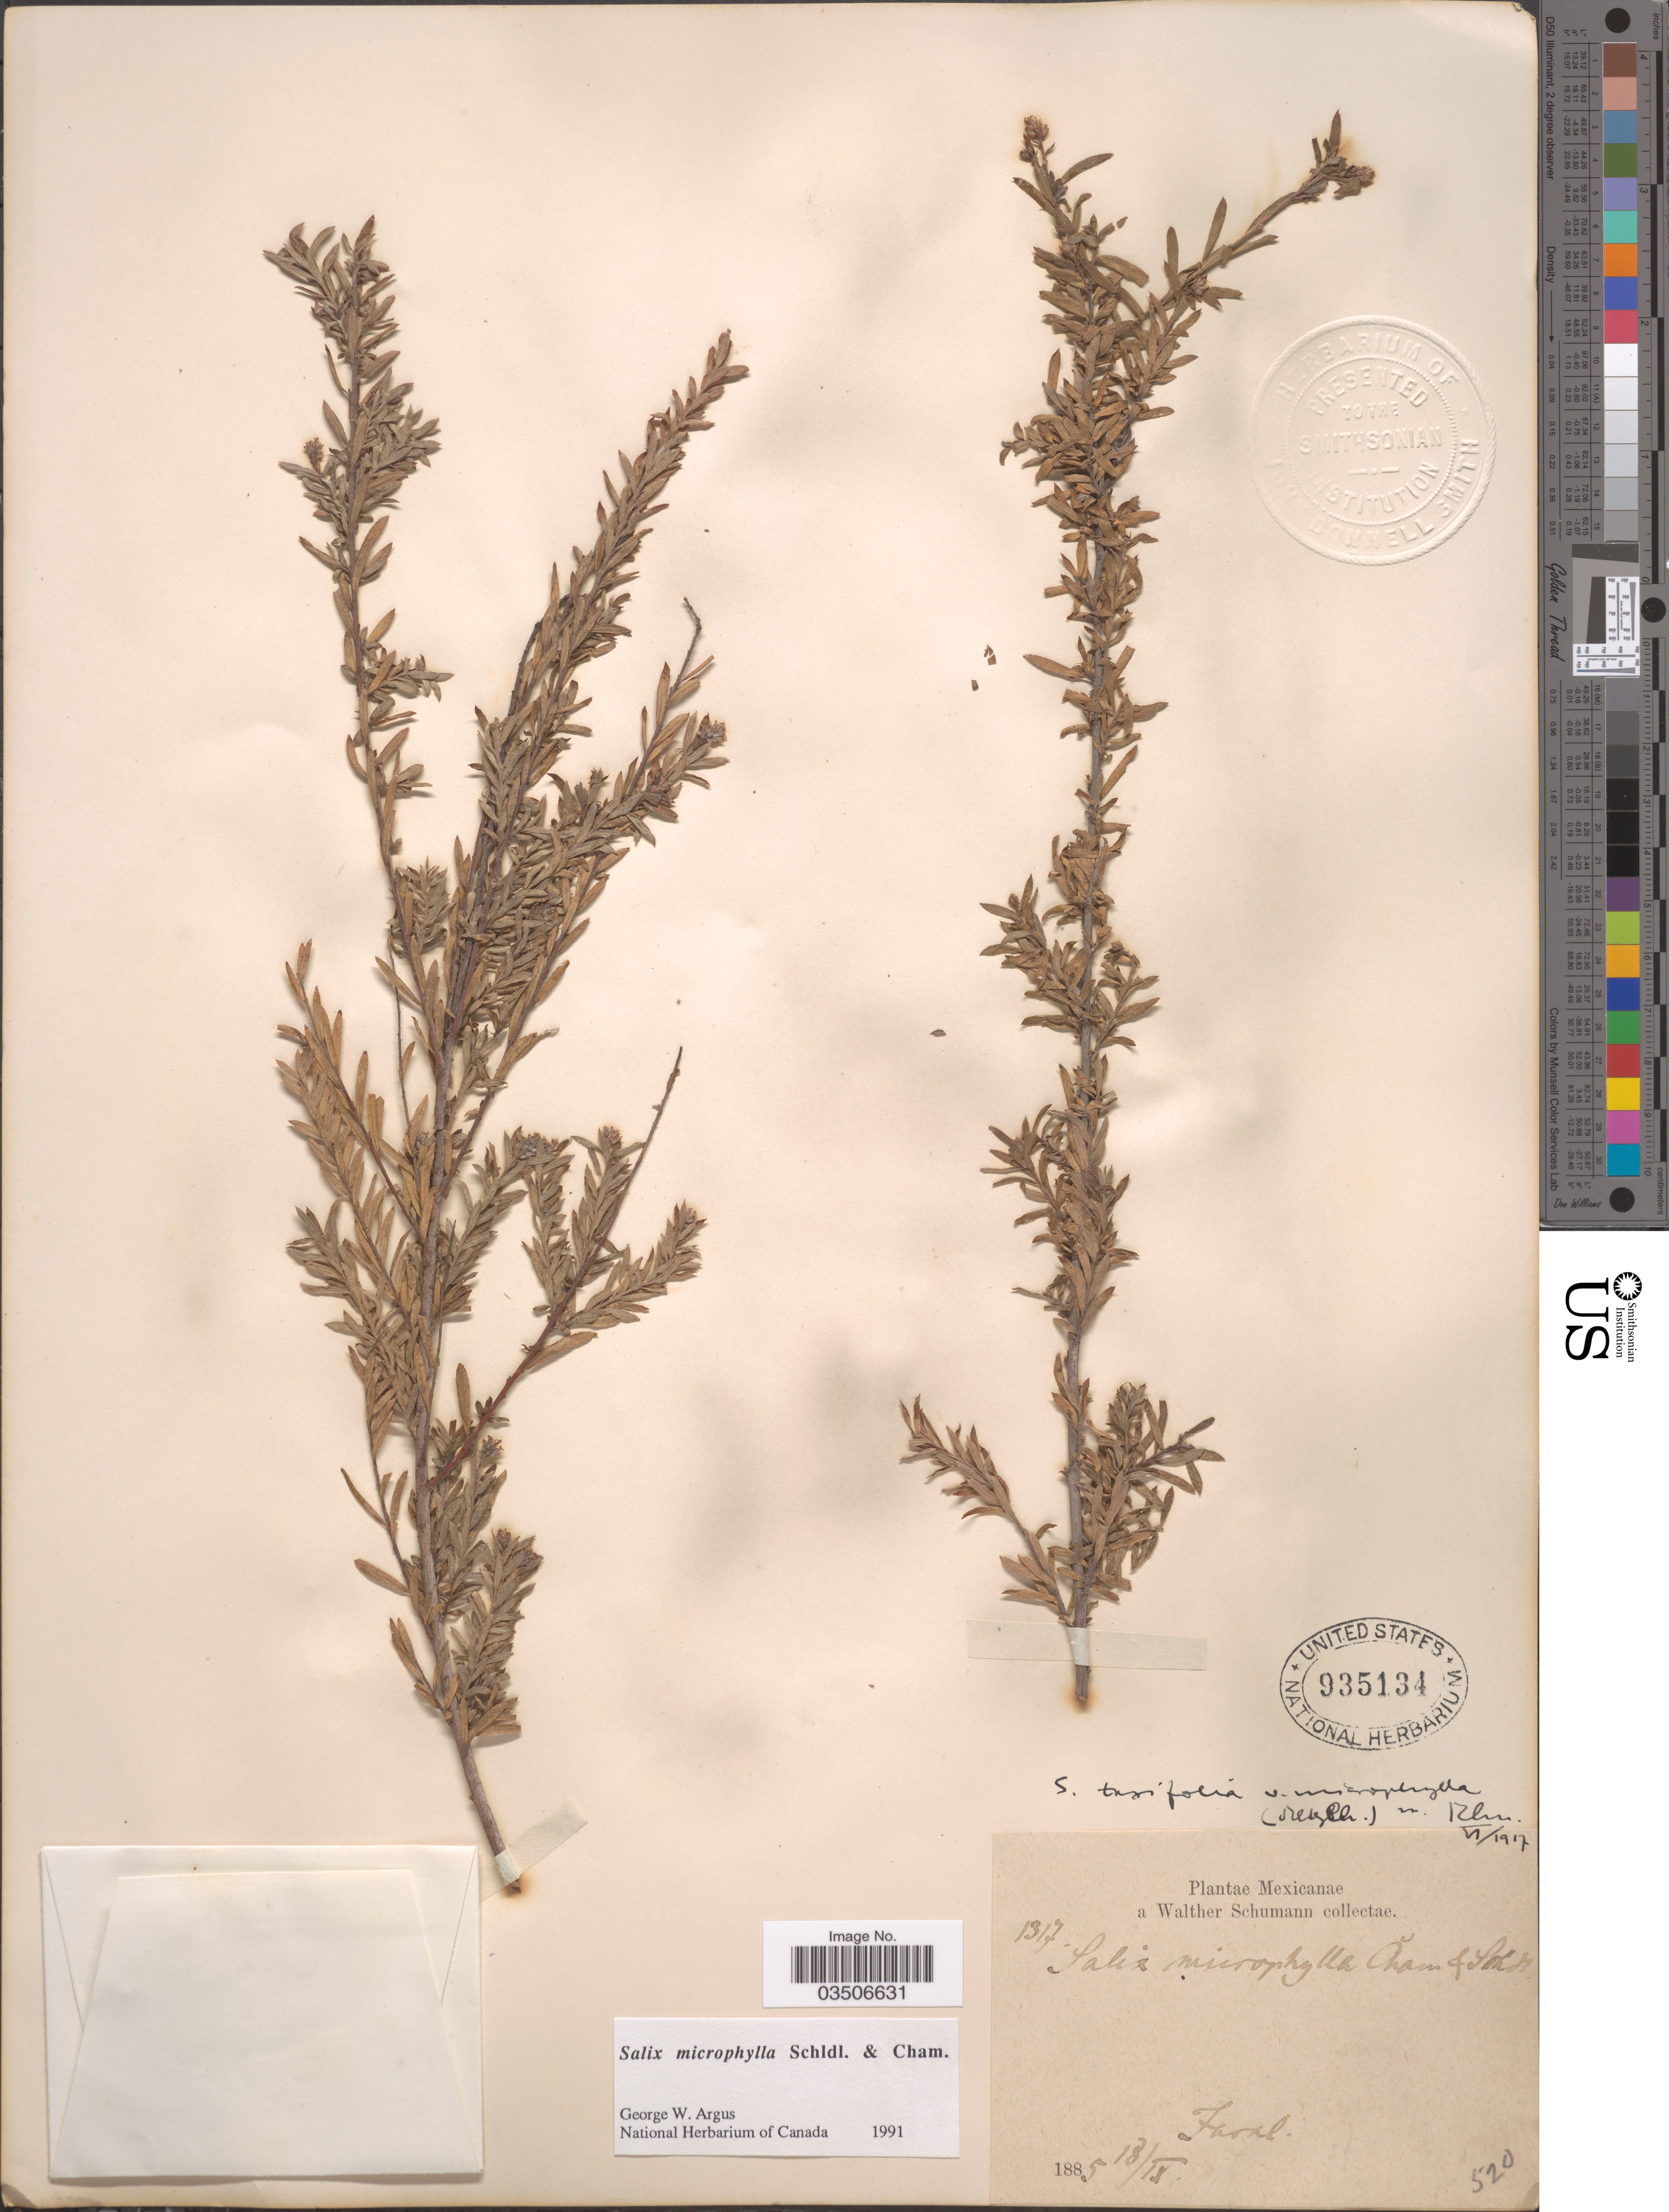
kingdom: Plantae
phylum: Tracheophyta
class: Magnoliopsida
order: Malpighiales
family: Salicaceae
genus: Salix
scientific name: Salix microphylla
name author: Schltdl. & Cham.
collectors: W. Schumann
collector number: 1317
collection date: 1885-09-18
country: Mexico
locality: Faral.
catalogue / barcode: US 935134